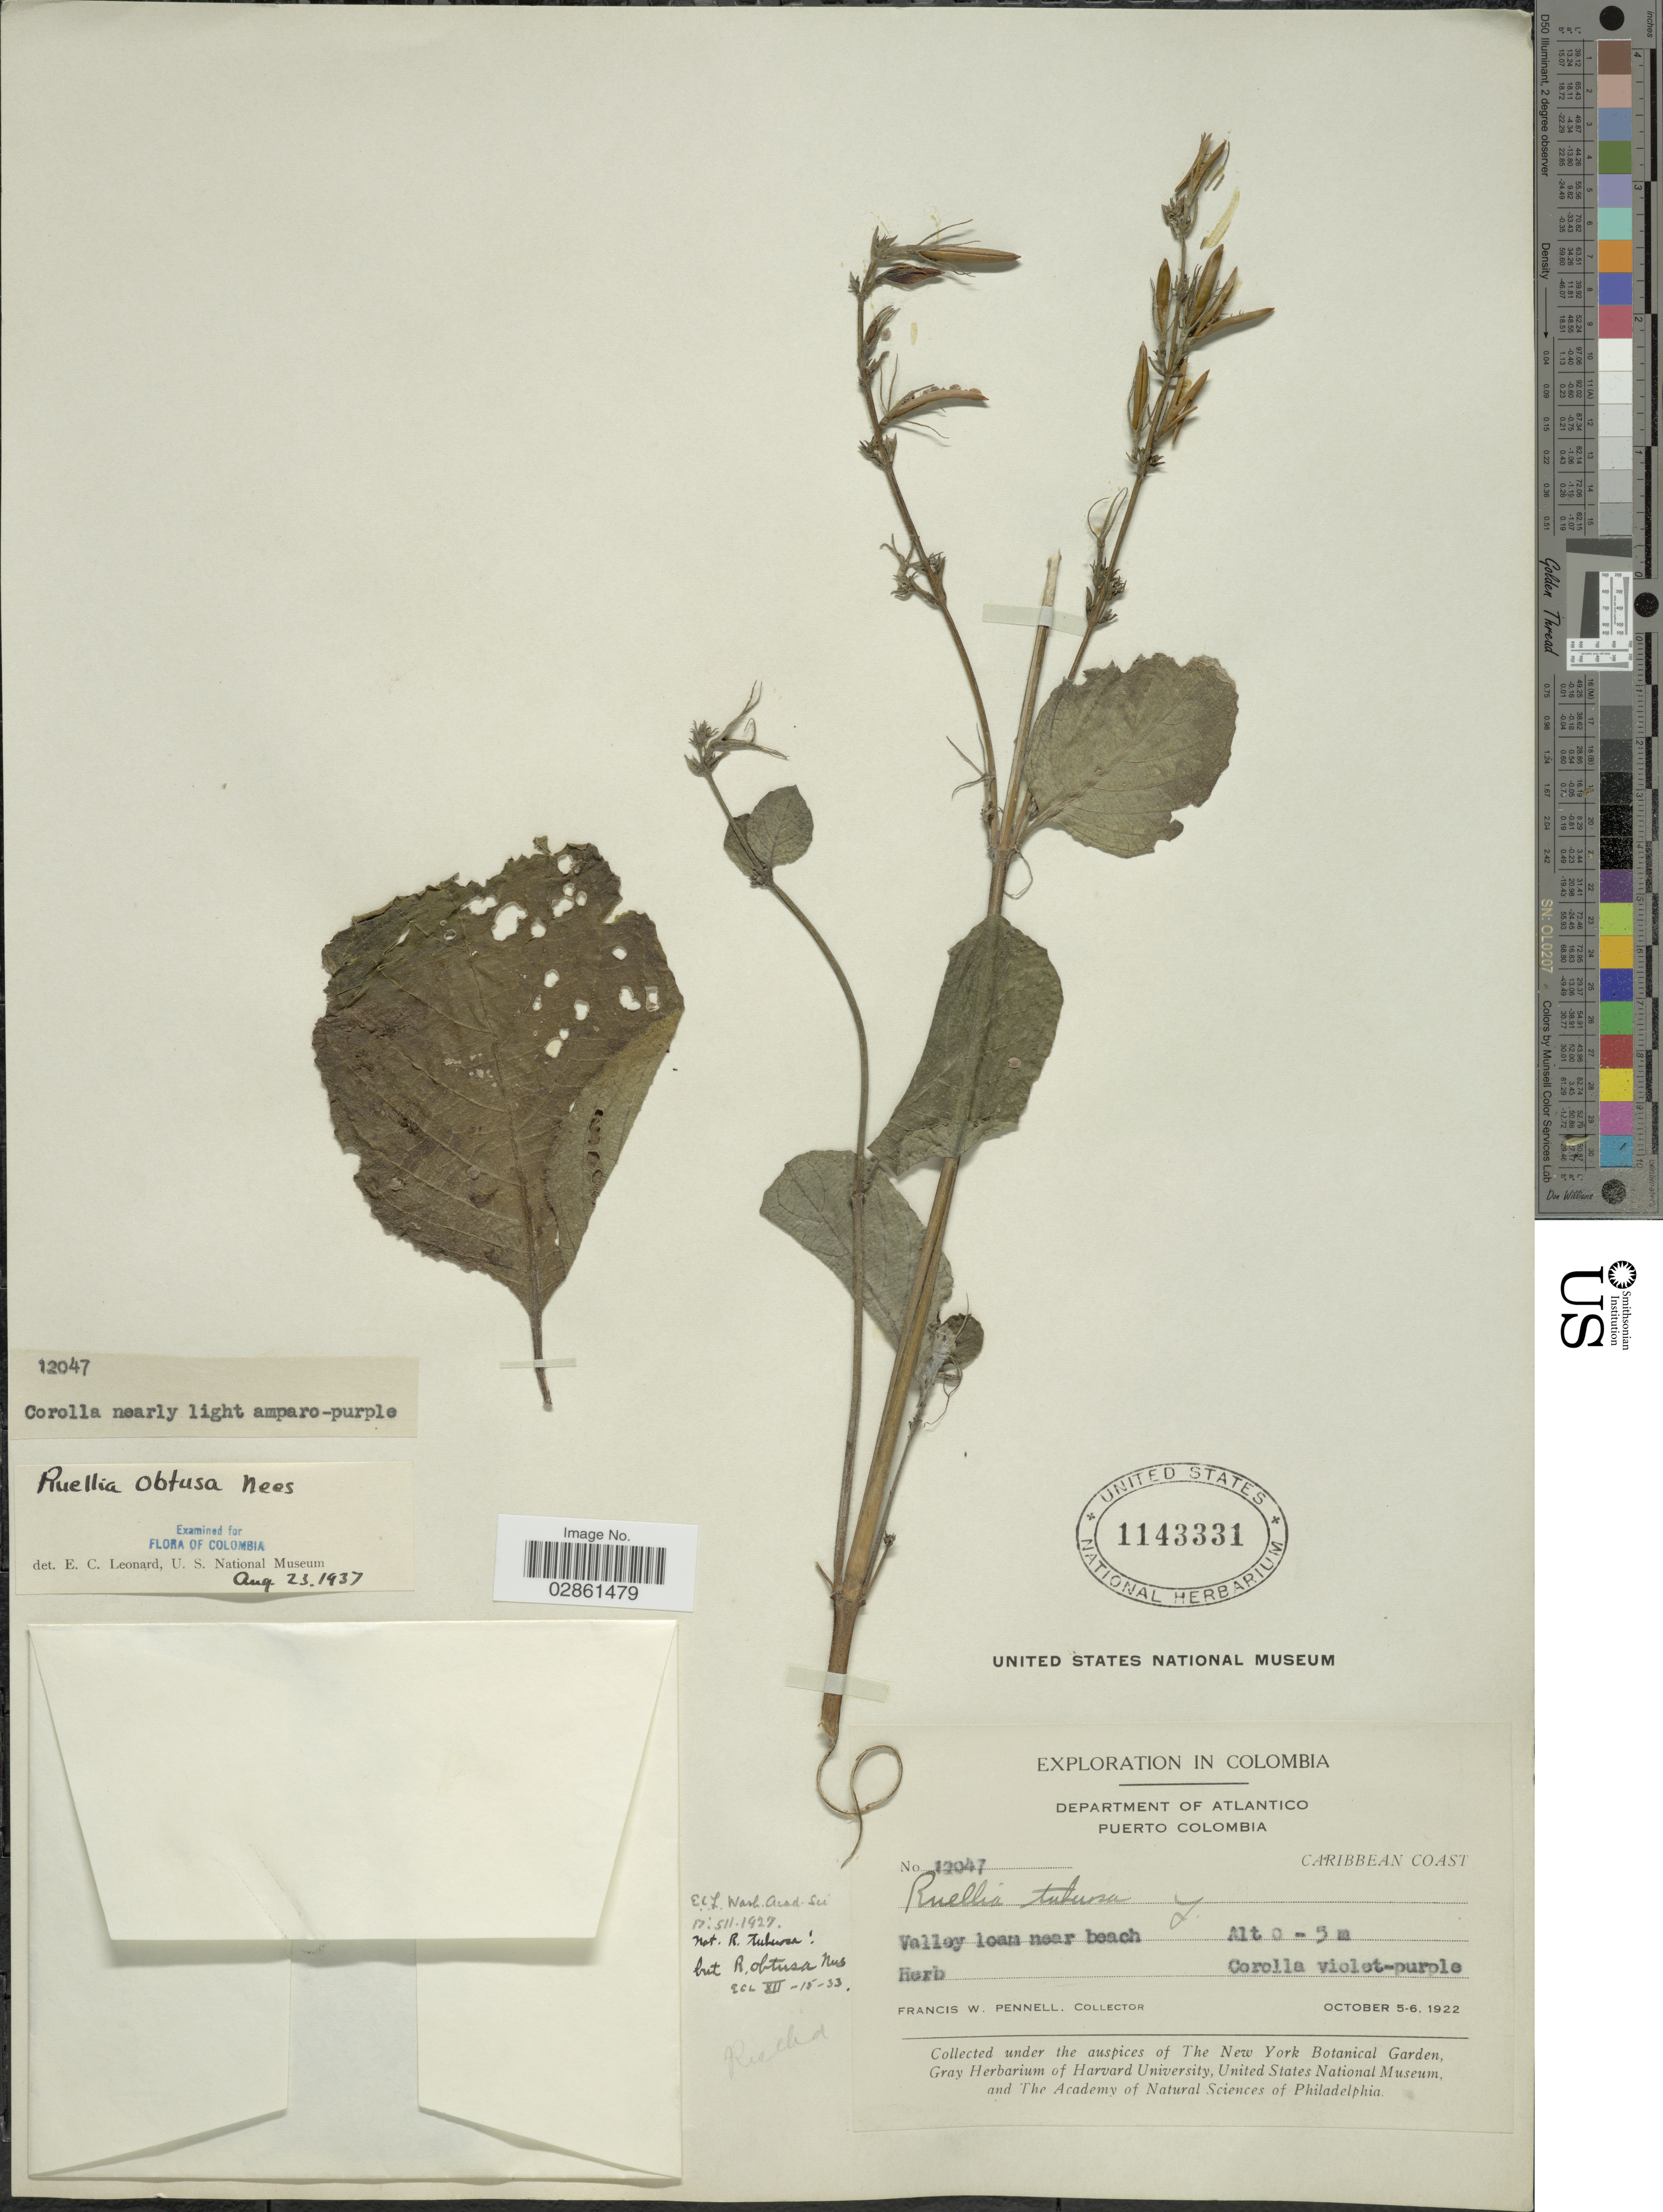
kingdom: Plantae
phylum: Tracheophyta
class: Magnoliopsida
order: Lamiales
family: Acanthaceae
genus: Ruellia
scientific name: Ruellia obtusa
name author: Nees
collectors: F. W. Pennell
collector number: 12047*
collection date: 1922-10-05/1922-10-06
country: Colombia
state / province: Atlántico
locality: Department of Atlantico. Puerto Colombia. Caribbean Coast.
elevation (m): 0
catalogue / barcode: US 1143331